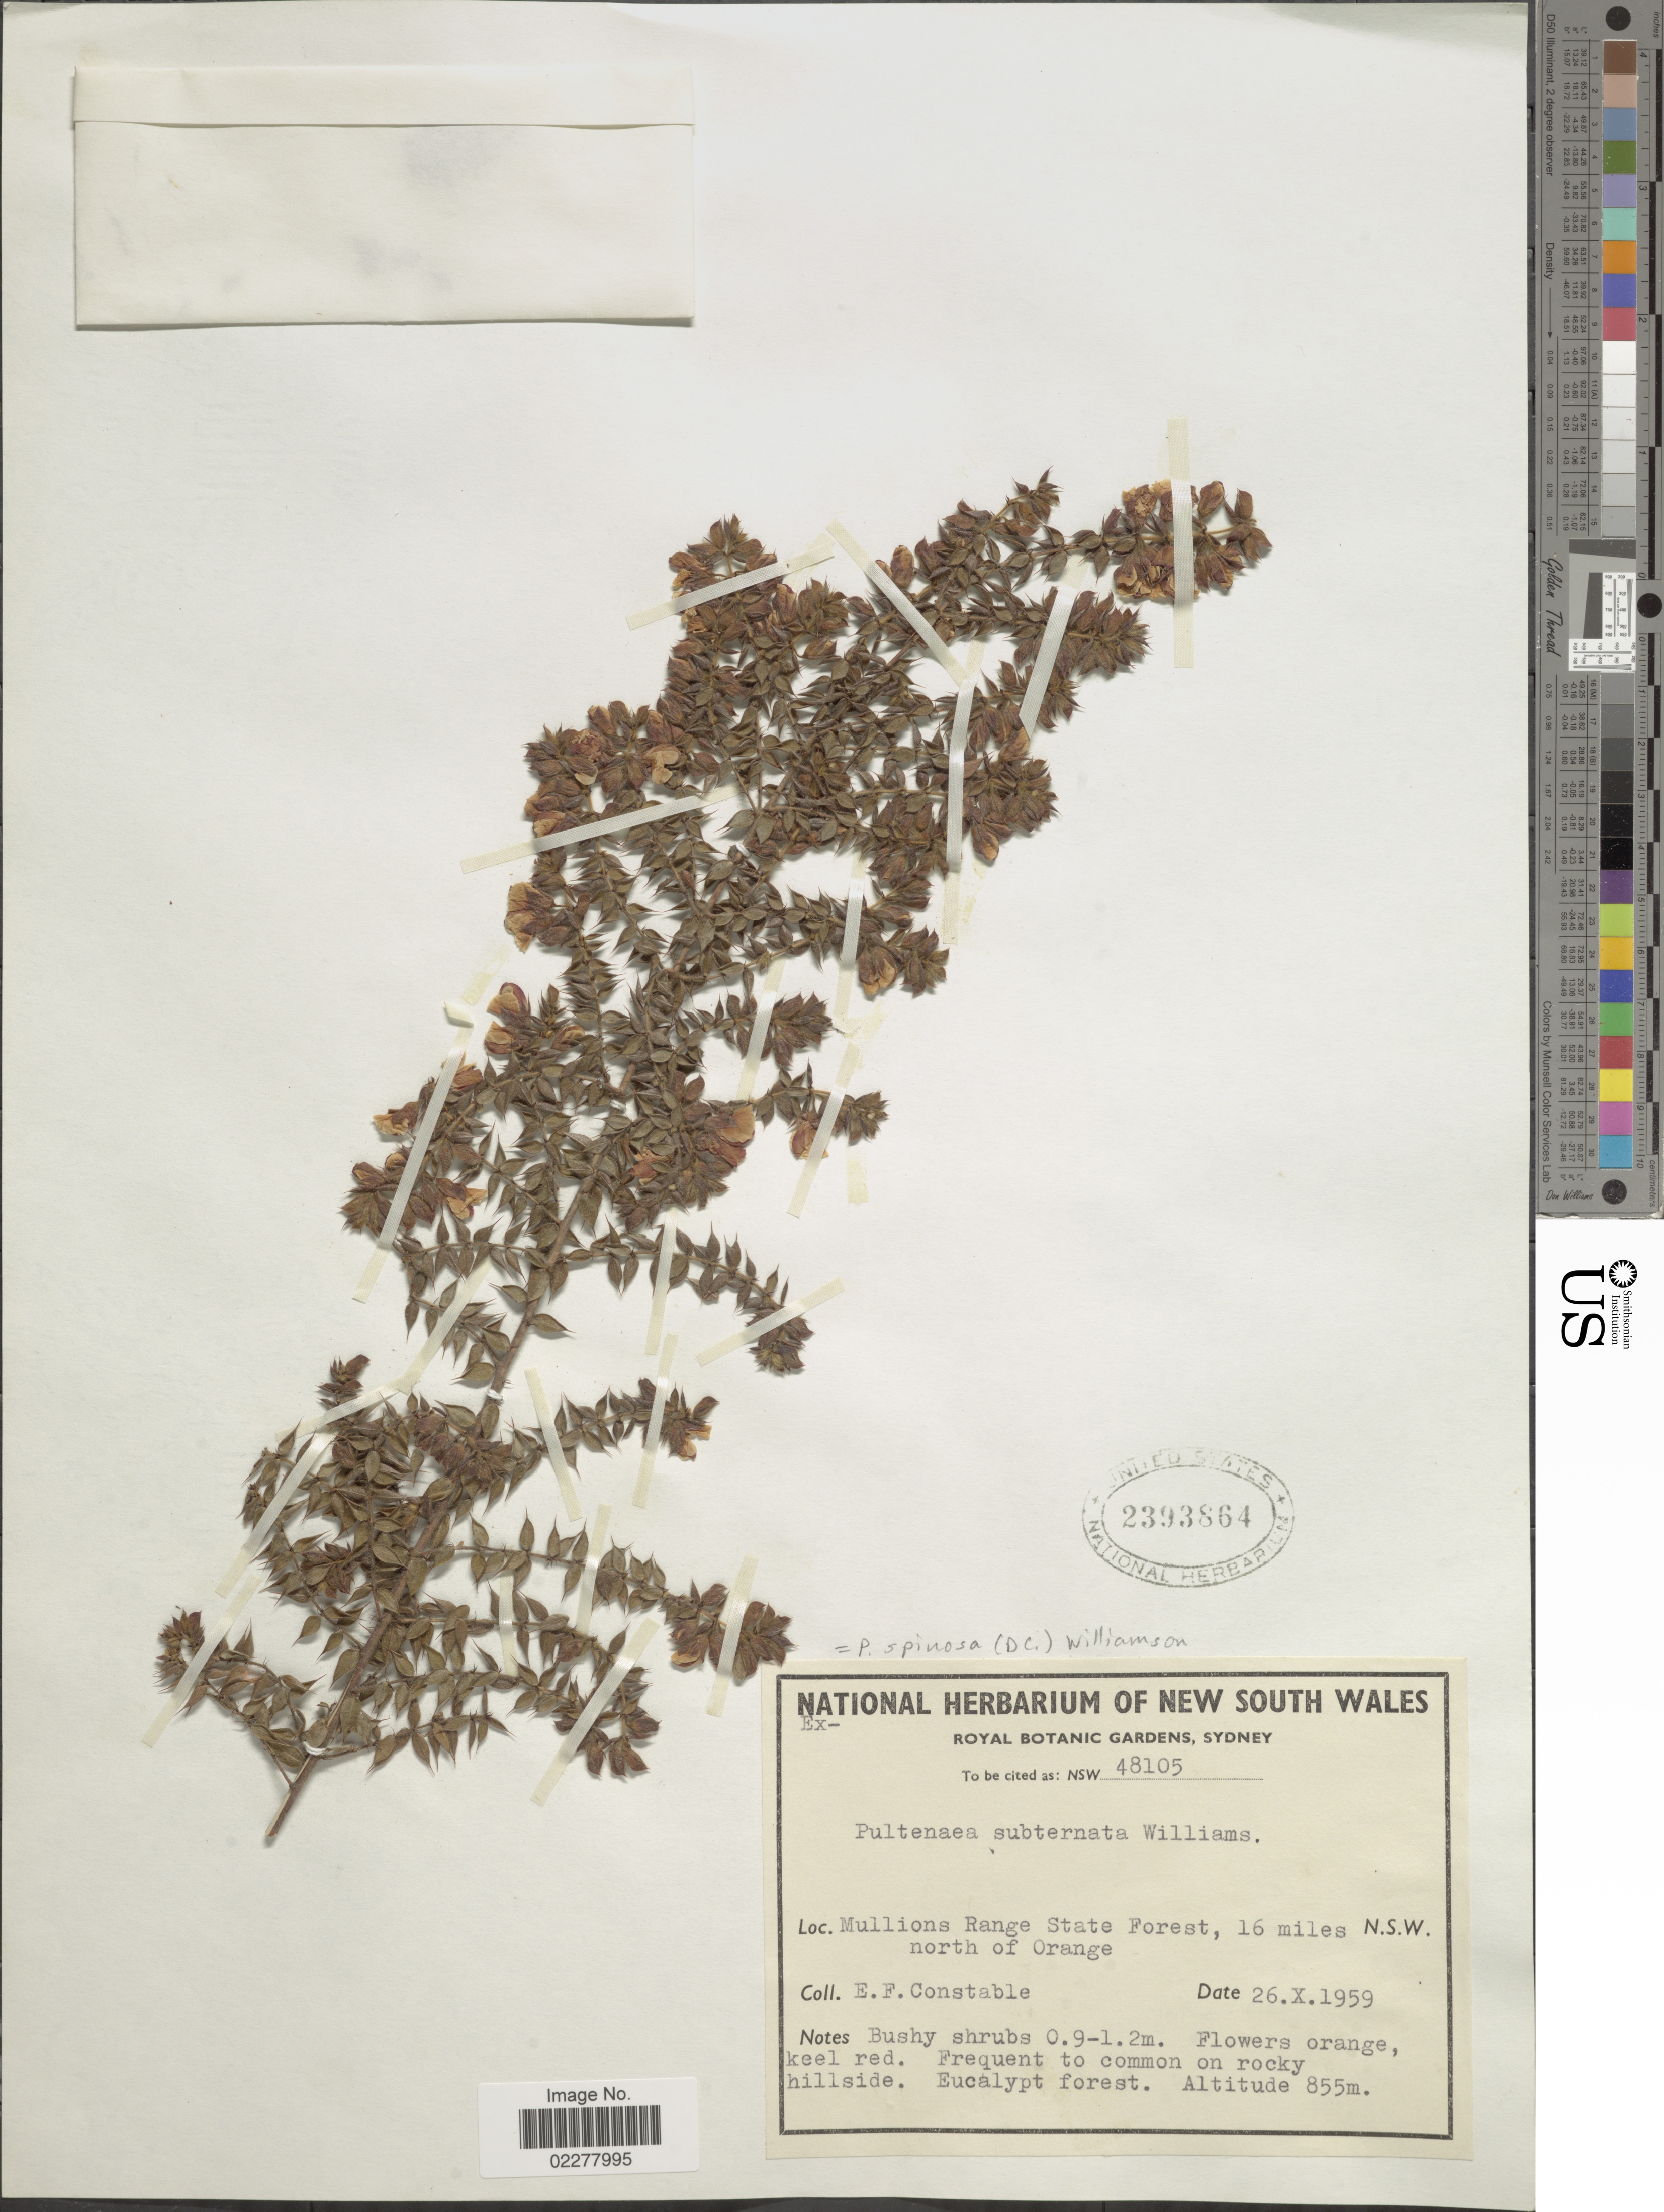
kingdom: Plantae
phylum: Tracheophyta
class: Magnoliopsida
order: Fabales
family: Fabaceae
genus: Pultenaea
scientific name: Pultenaea spinosa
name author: Will.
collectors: E. F. Constable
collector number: NSW 48105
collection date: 1959-10-26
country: Australia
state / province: New South Wales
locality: Mullions Range State Forest, 16 miles north of Orange. N.S.W.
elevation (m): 855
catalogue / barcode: US 2393864